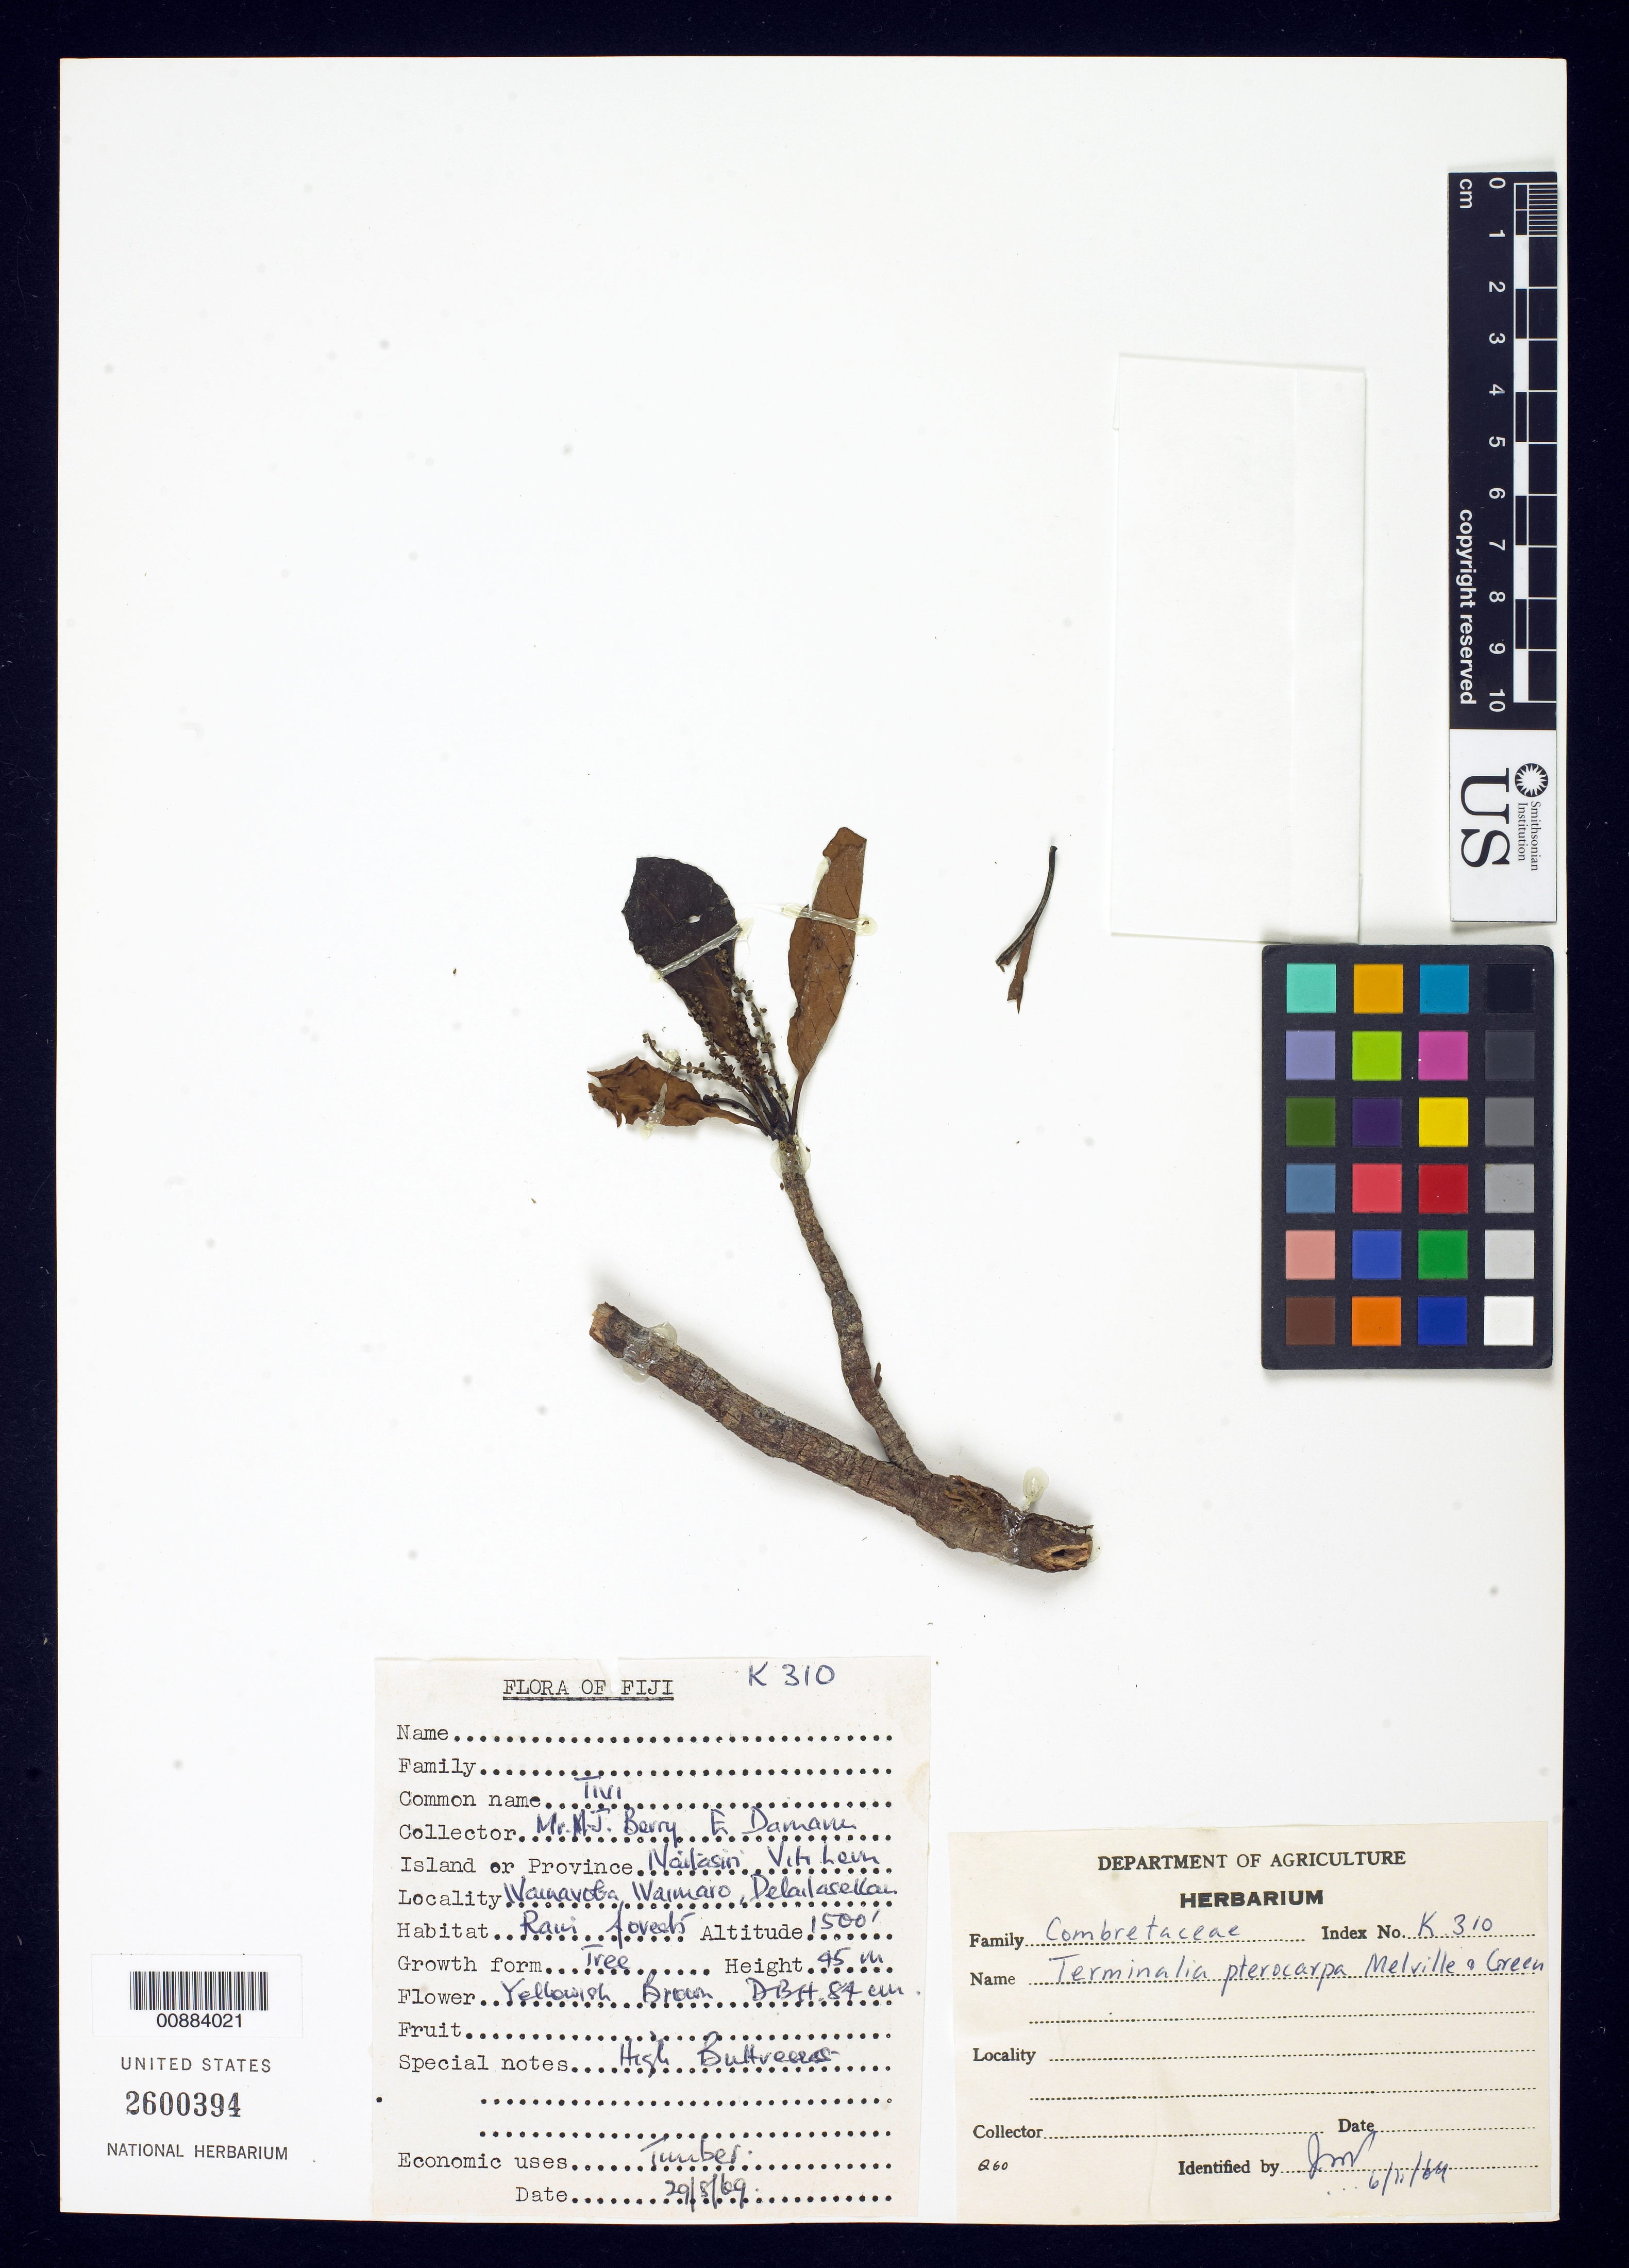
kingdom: Plantae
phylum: Tracheophyta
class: Magnoliopsida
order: Myrtales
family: Combretaceae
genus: Terminalia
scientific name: Terminalia pterocarpa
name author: Benth.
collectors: Barry & Levin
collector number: K 310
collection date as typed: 29 Aug 1969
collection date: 1969-08-29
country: Fiji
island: Viti Levu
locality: Ivailasin(?) Ivainavoba(?) Delailasekai(?) rain forest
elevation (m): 45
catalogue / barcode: US 2600394